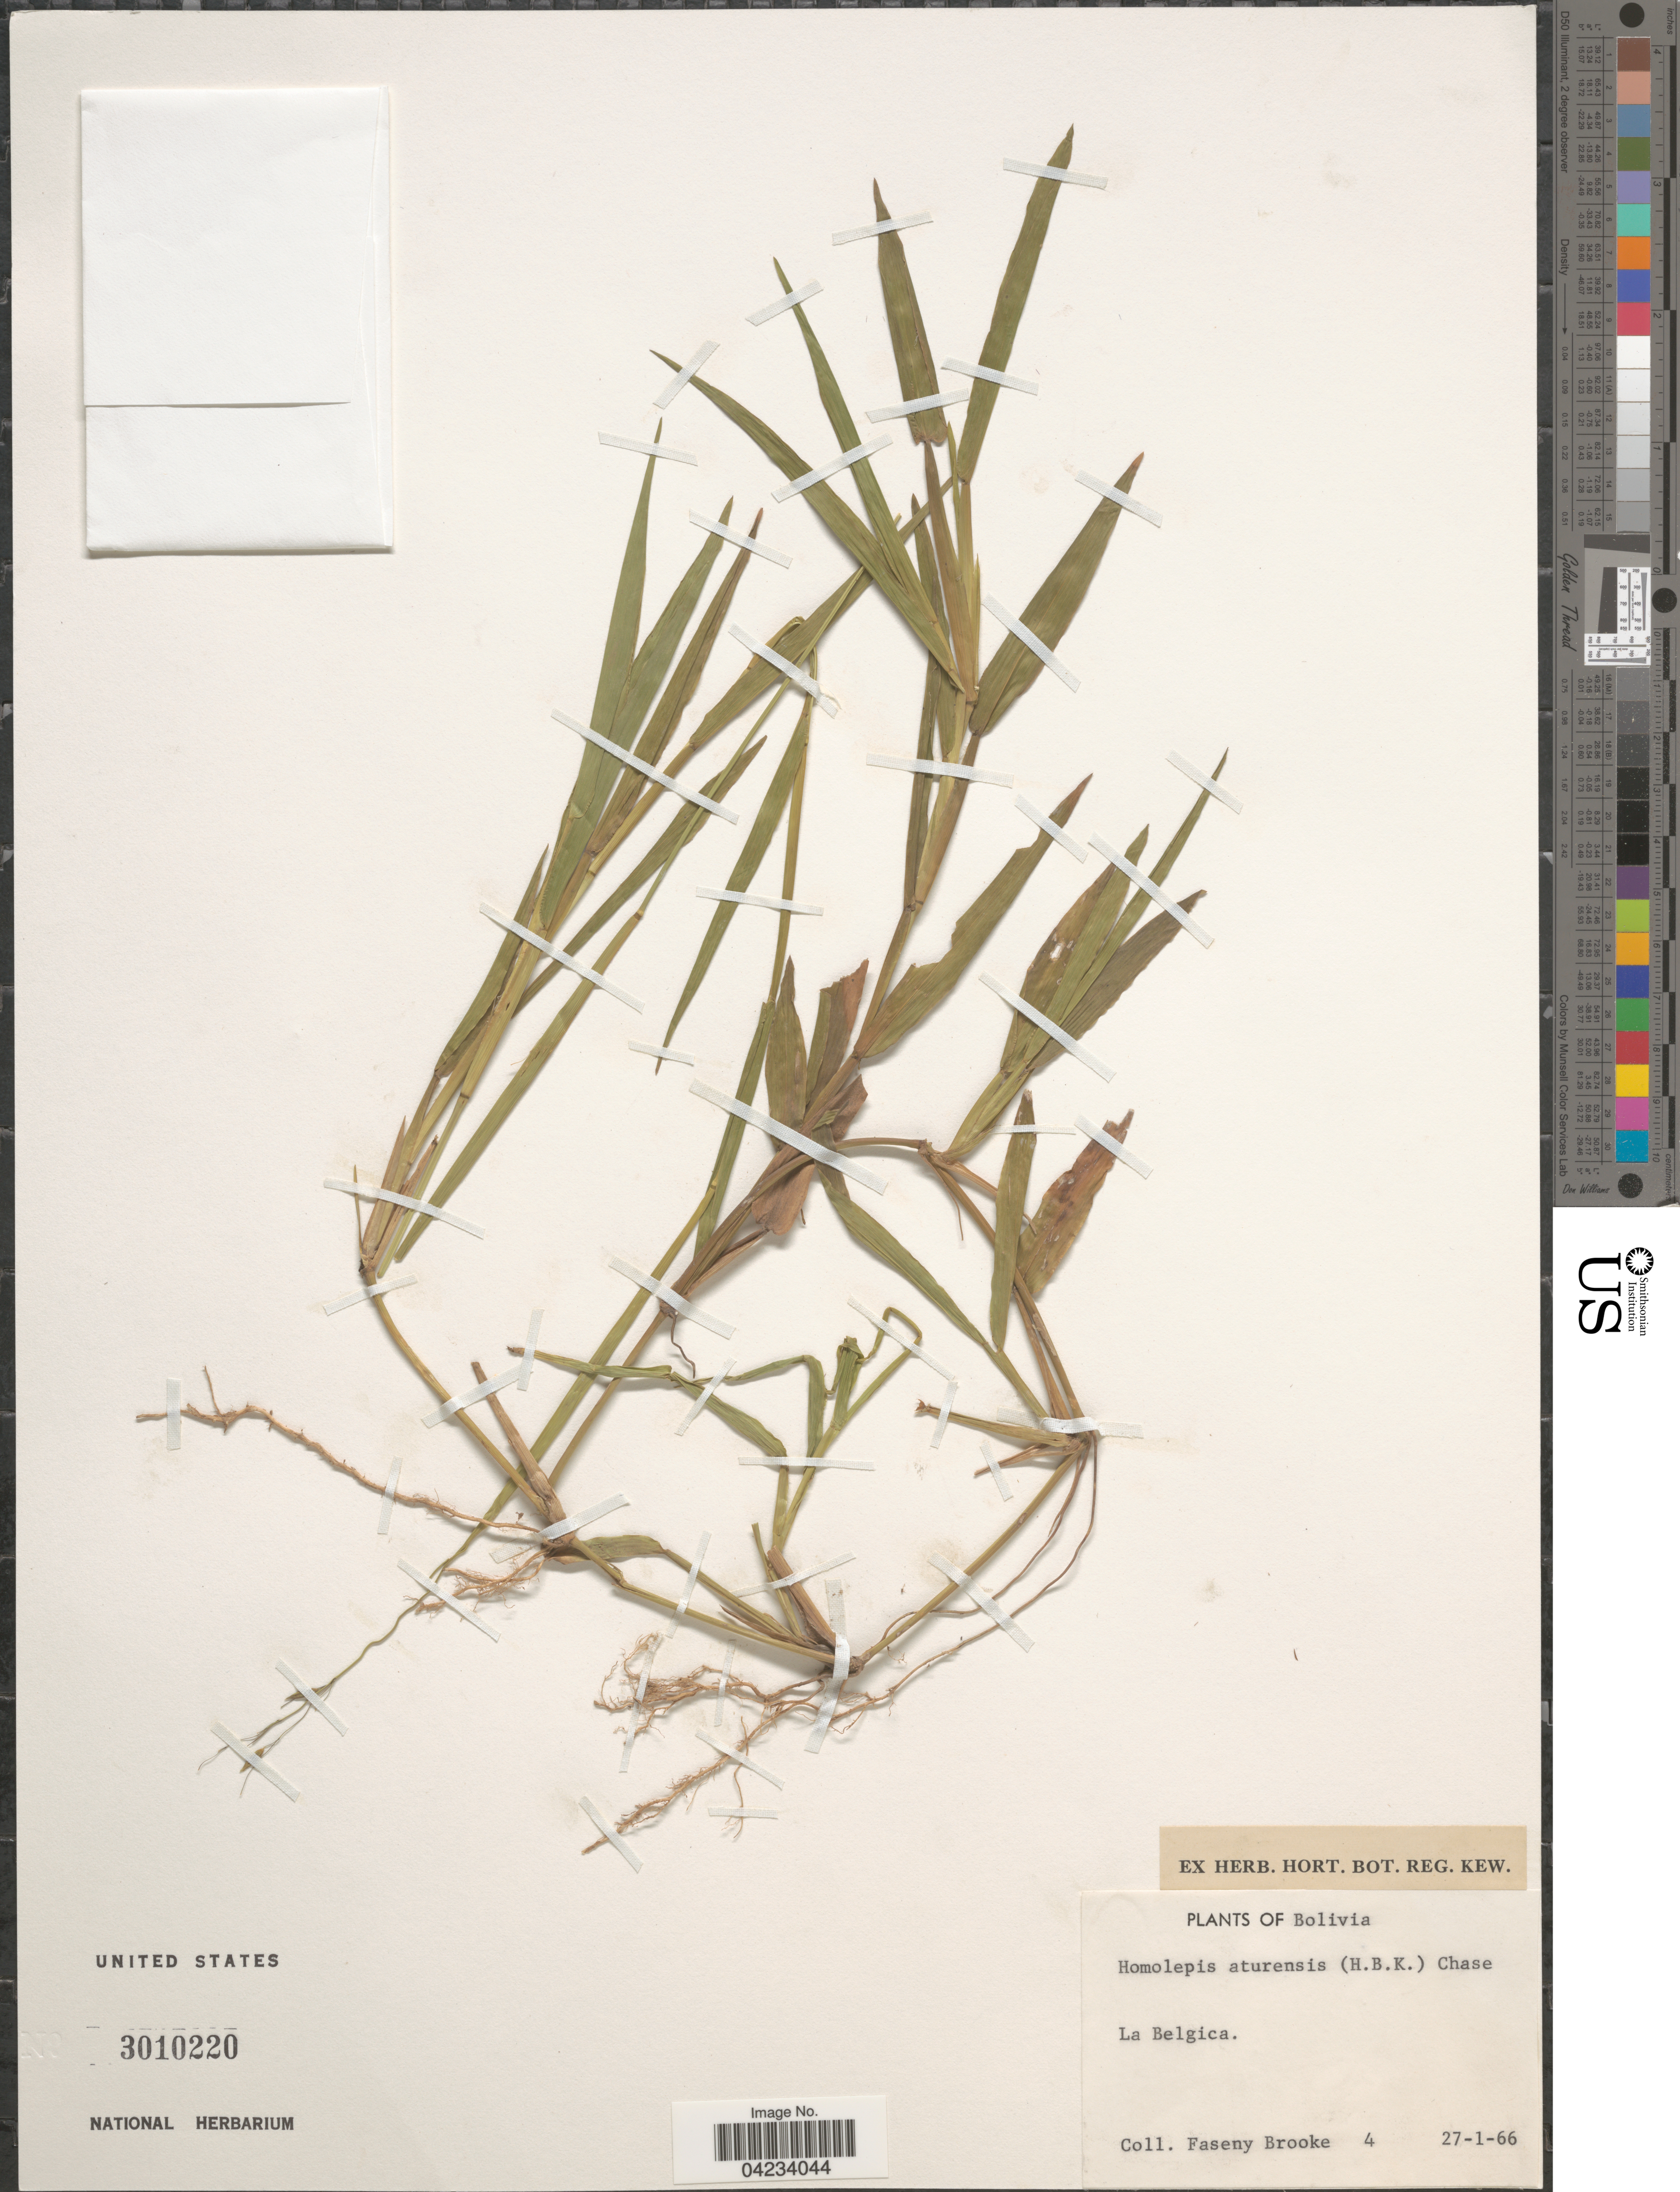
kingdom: Plantae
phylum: Tracheophyta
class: Liliopsida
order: Poales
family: Poaceae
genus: Homolepis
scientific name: Homolepis aturensis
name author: (Kunth) Chase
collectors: F. Brooke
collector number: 4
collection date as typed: Transcribed d/m/y: 27/1/66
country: Bolivia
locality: La Belgica.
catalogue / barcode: US 3010220